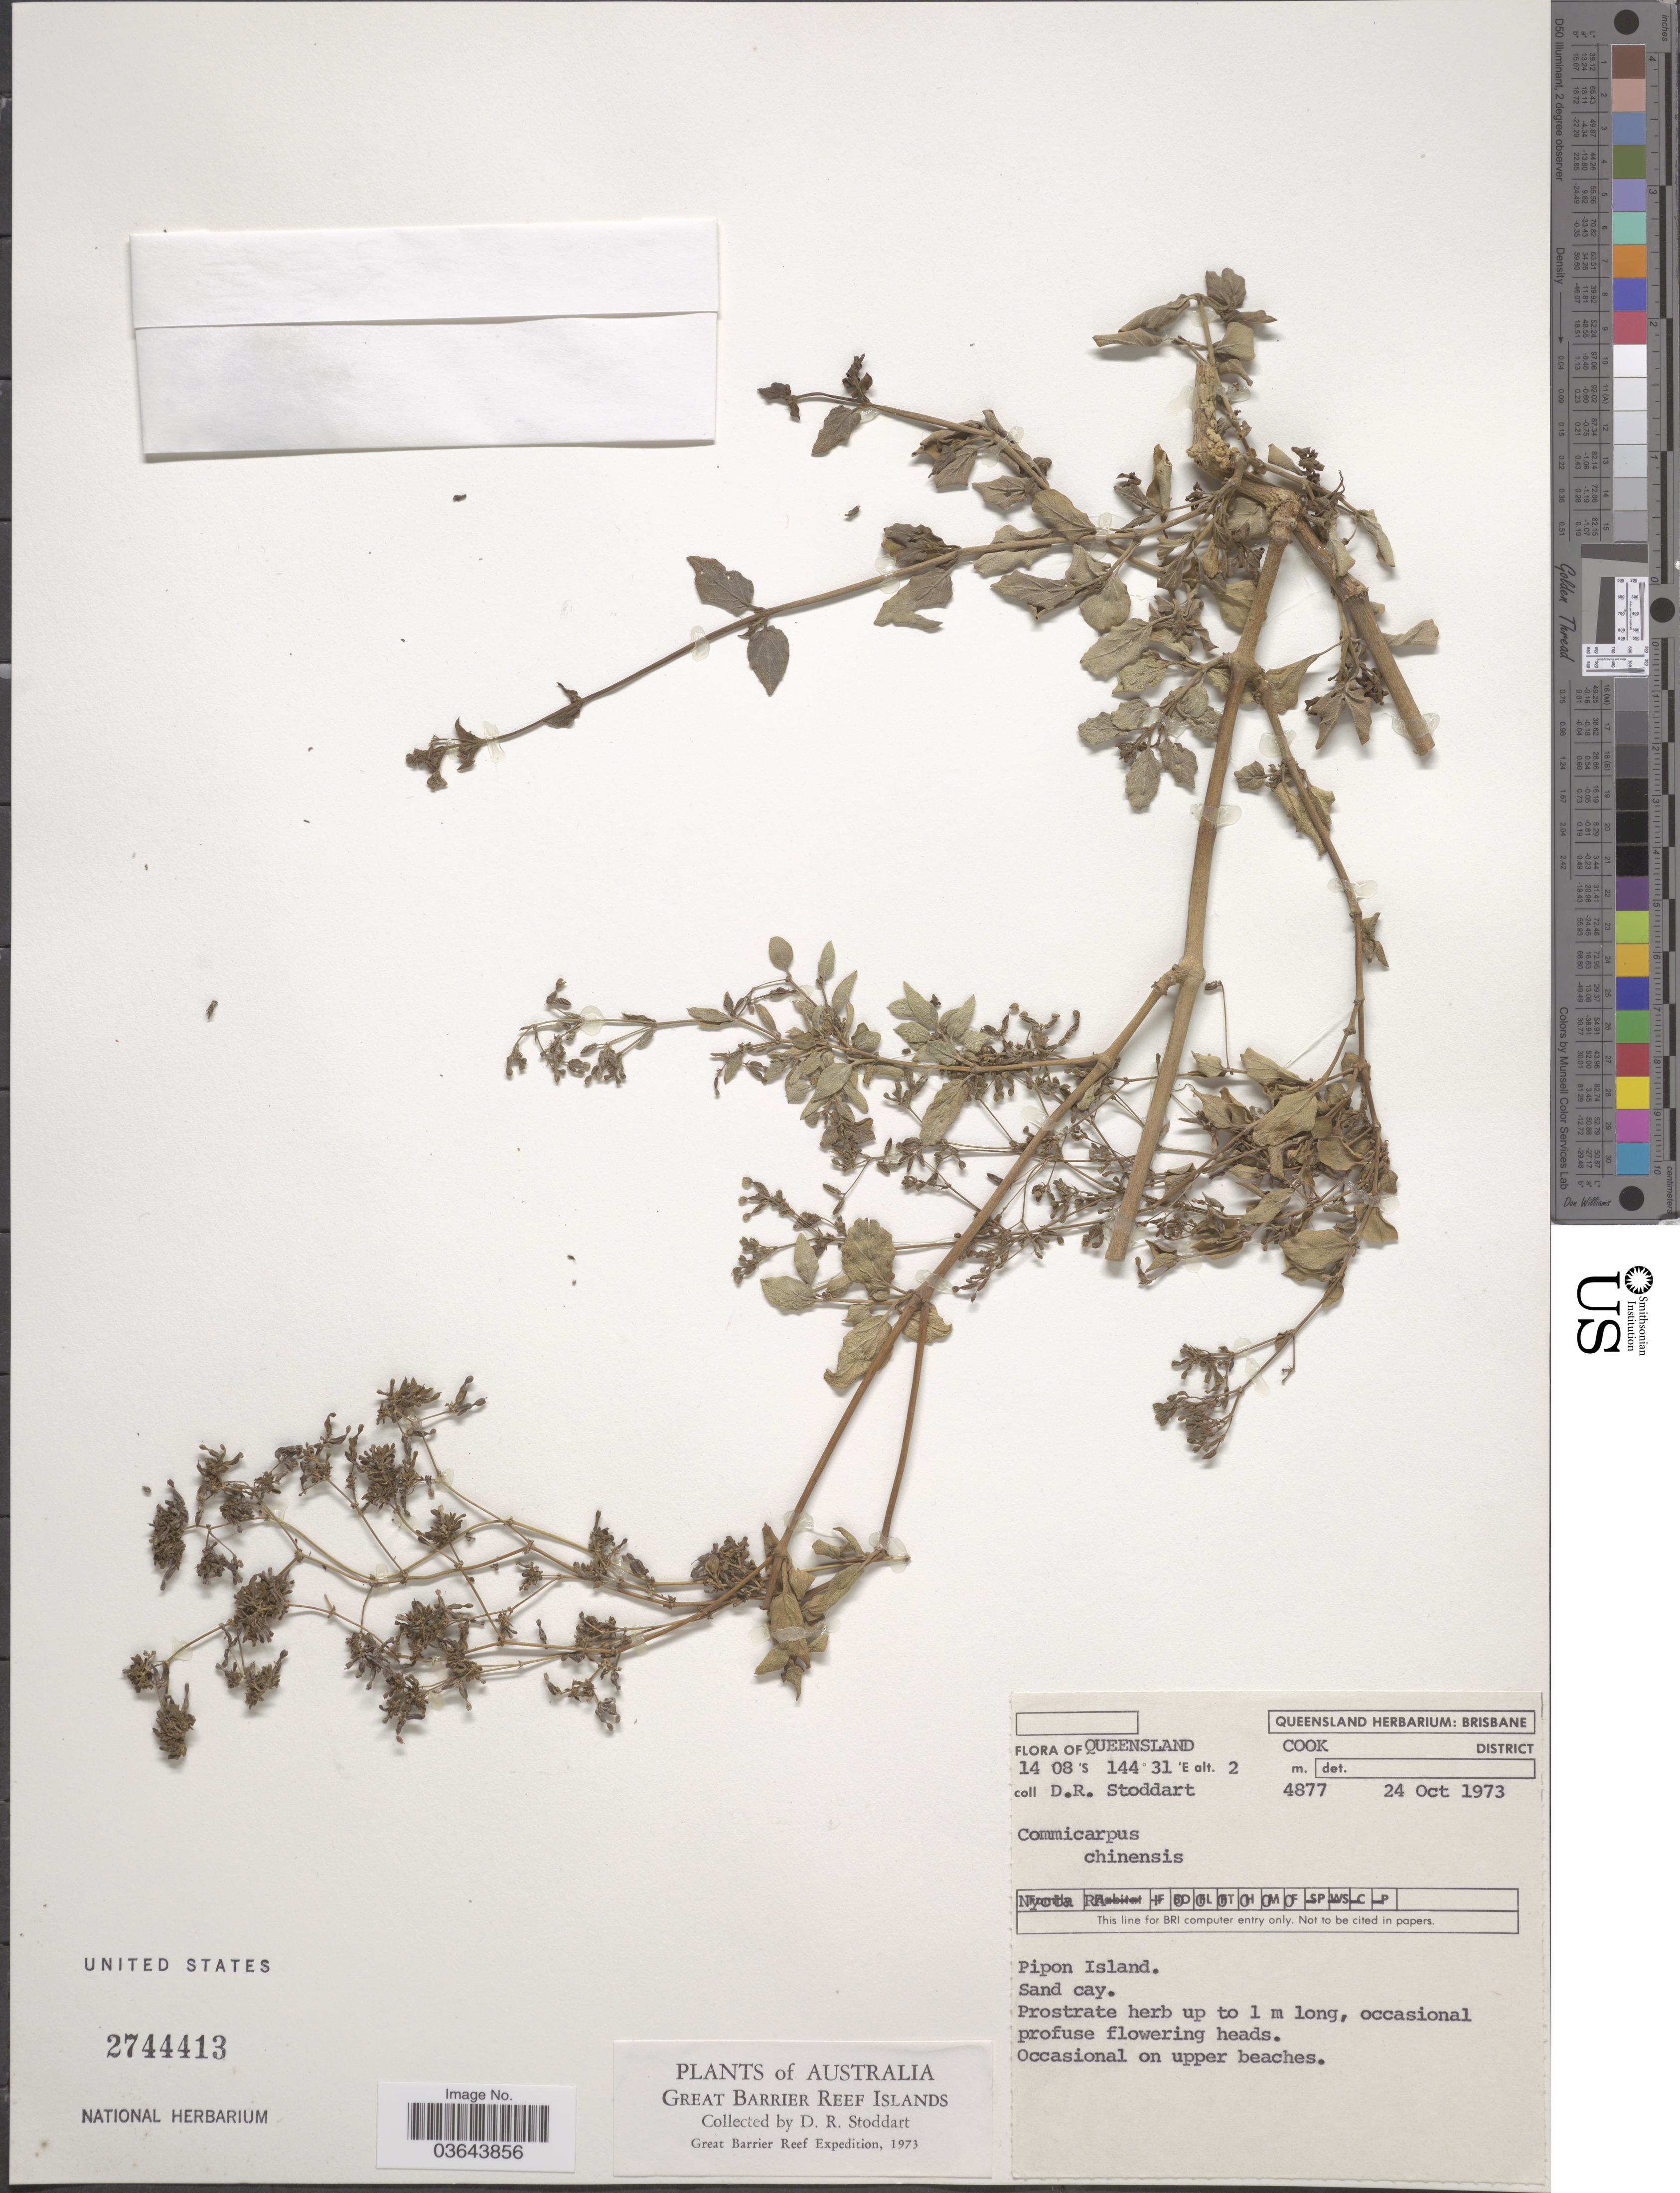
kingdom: Plantae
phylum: Tracheophyta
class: Magnoliopsida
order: Caryophyllales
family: Nyctaginaceae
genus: Boerhavia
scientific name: Boerhavia chinensis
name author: Druce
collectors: D. R. Stoddart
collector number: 4877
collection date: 1973-10-24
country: Australia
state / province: Queensland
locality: Cook District. Pipon Island.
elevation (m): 2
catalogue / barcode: US 2744413